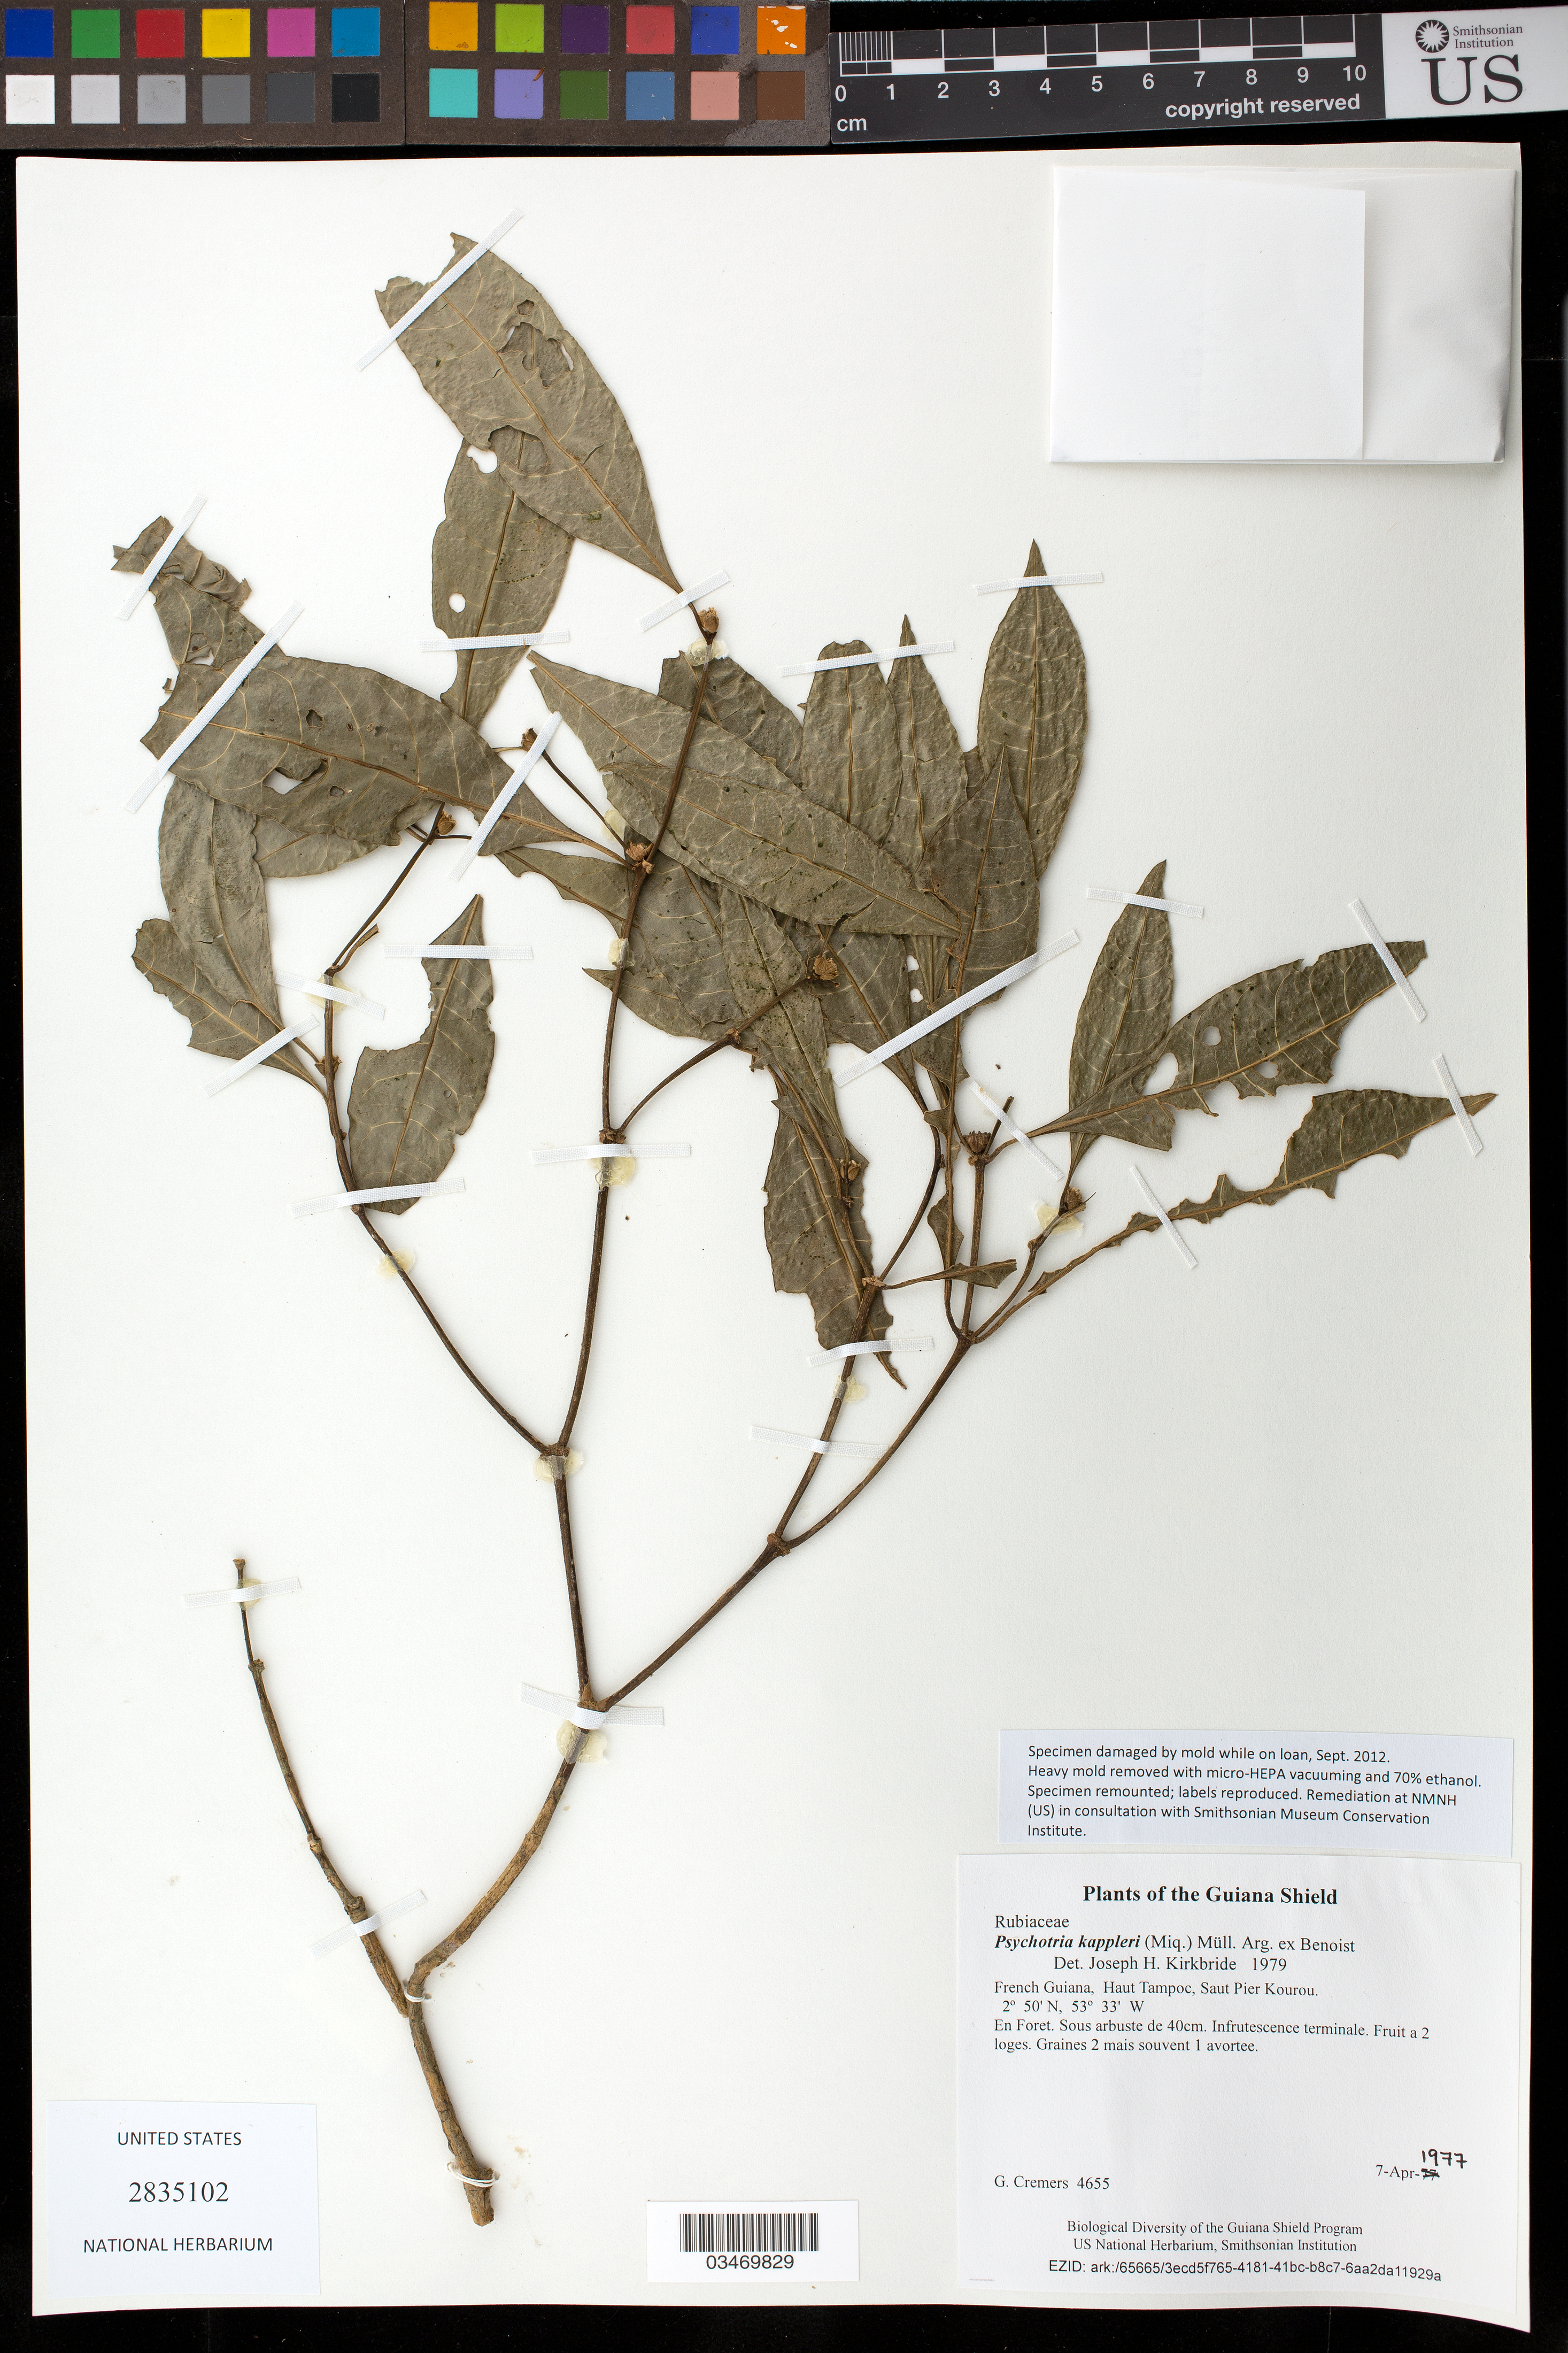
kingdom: Plantae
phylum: Tracheophyta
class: Magnoliopsida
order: Gentianales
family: Rubiaceae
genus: Psychotria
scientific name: Psychotria kappleri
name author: (Miq.) Müll. Arg. ex Benoist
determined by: Kirkbride, J. H.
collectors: G. Cremers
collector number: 4655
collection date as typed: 7-Apr-77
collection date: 1977-04-07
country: French Guiana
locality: Haut Tampoc, Saut Pier Kourou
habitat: En Foret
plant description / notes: Specimen damaged by mold while on loan, Sept. 2012. Heavy mold removed with micro-HEPA vacuuming and 70% ethanol. Specimen remounted; labels reproduced. Remediation at NMNH (US) in consultation with Smithsonian Museum Conservation Institute.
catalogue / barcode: US 2835102